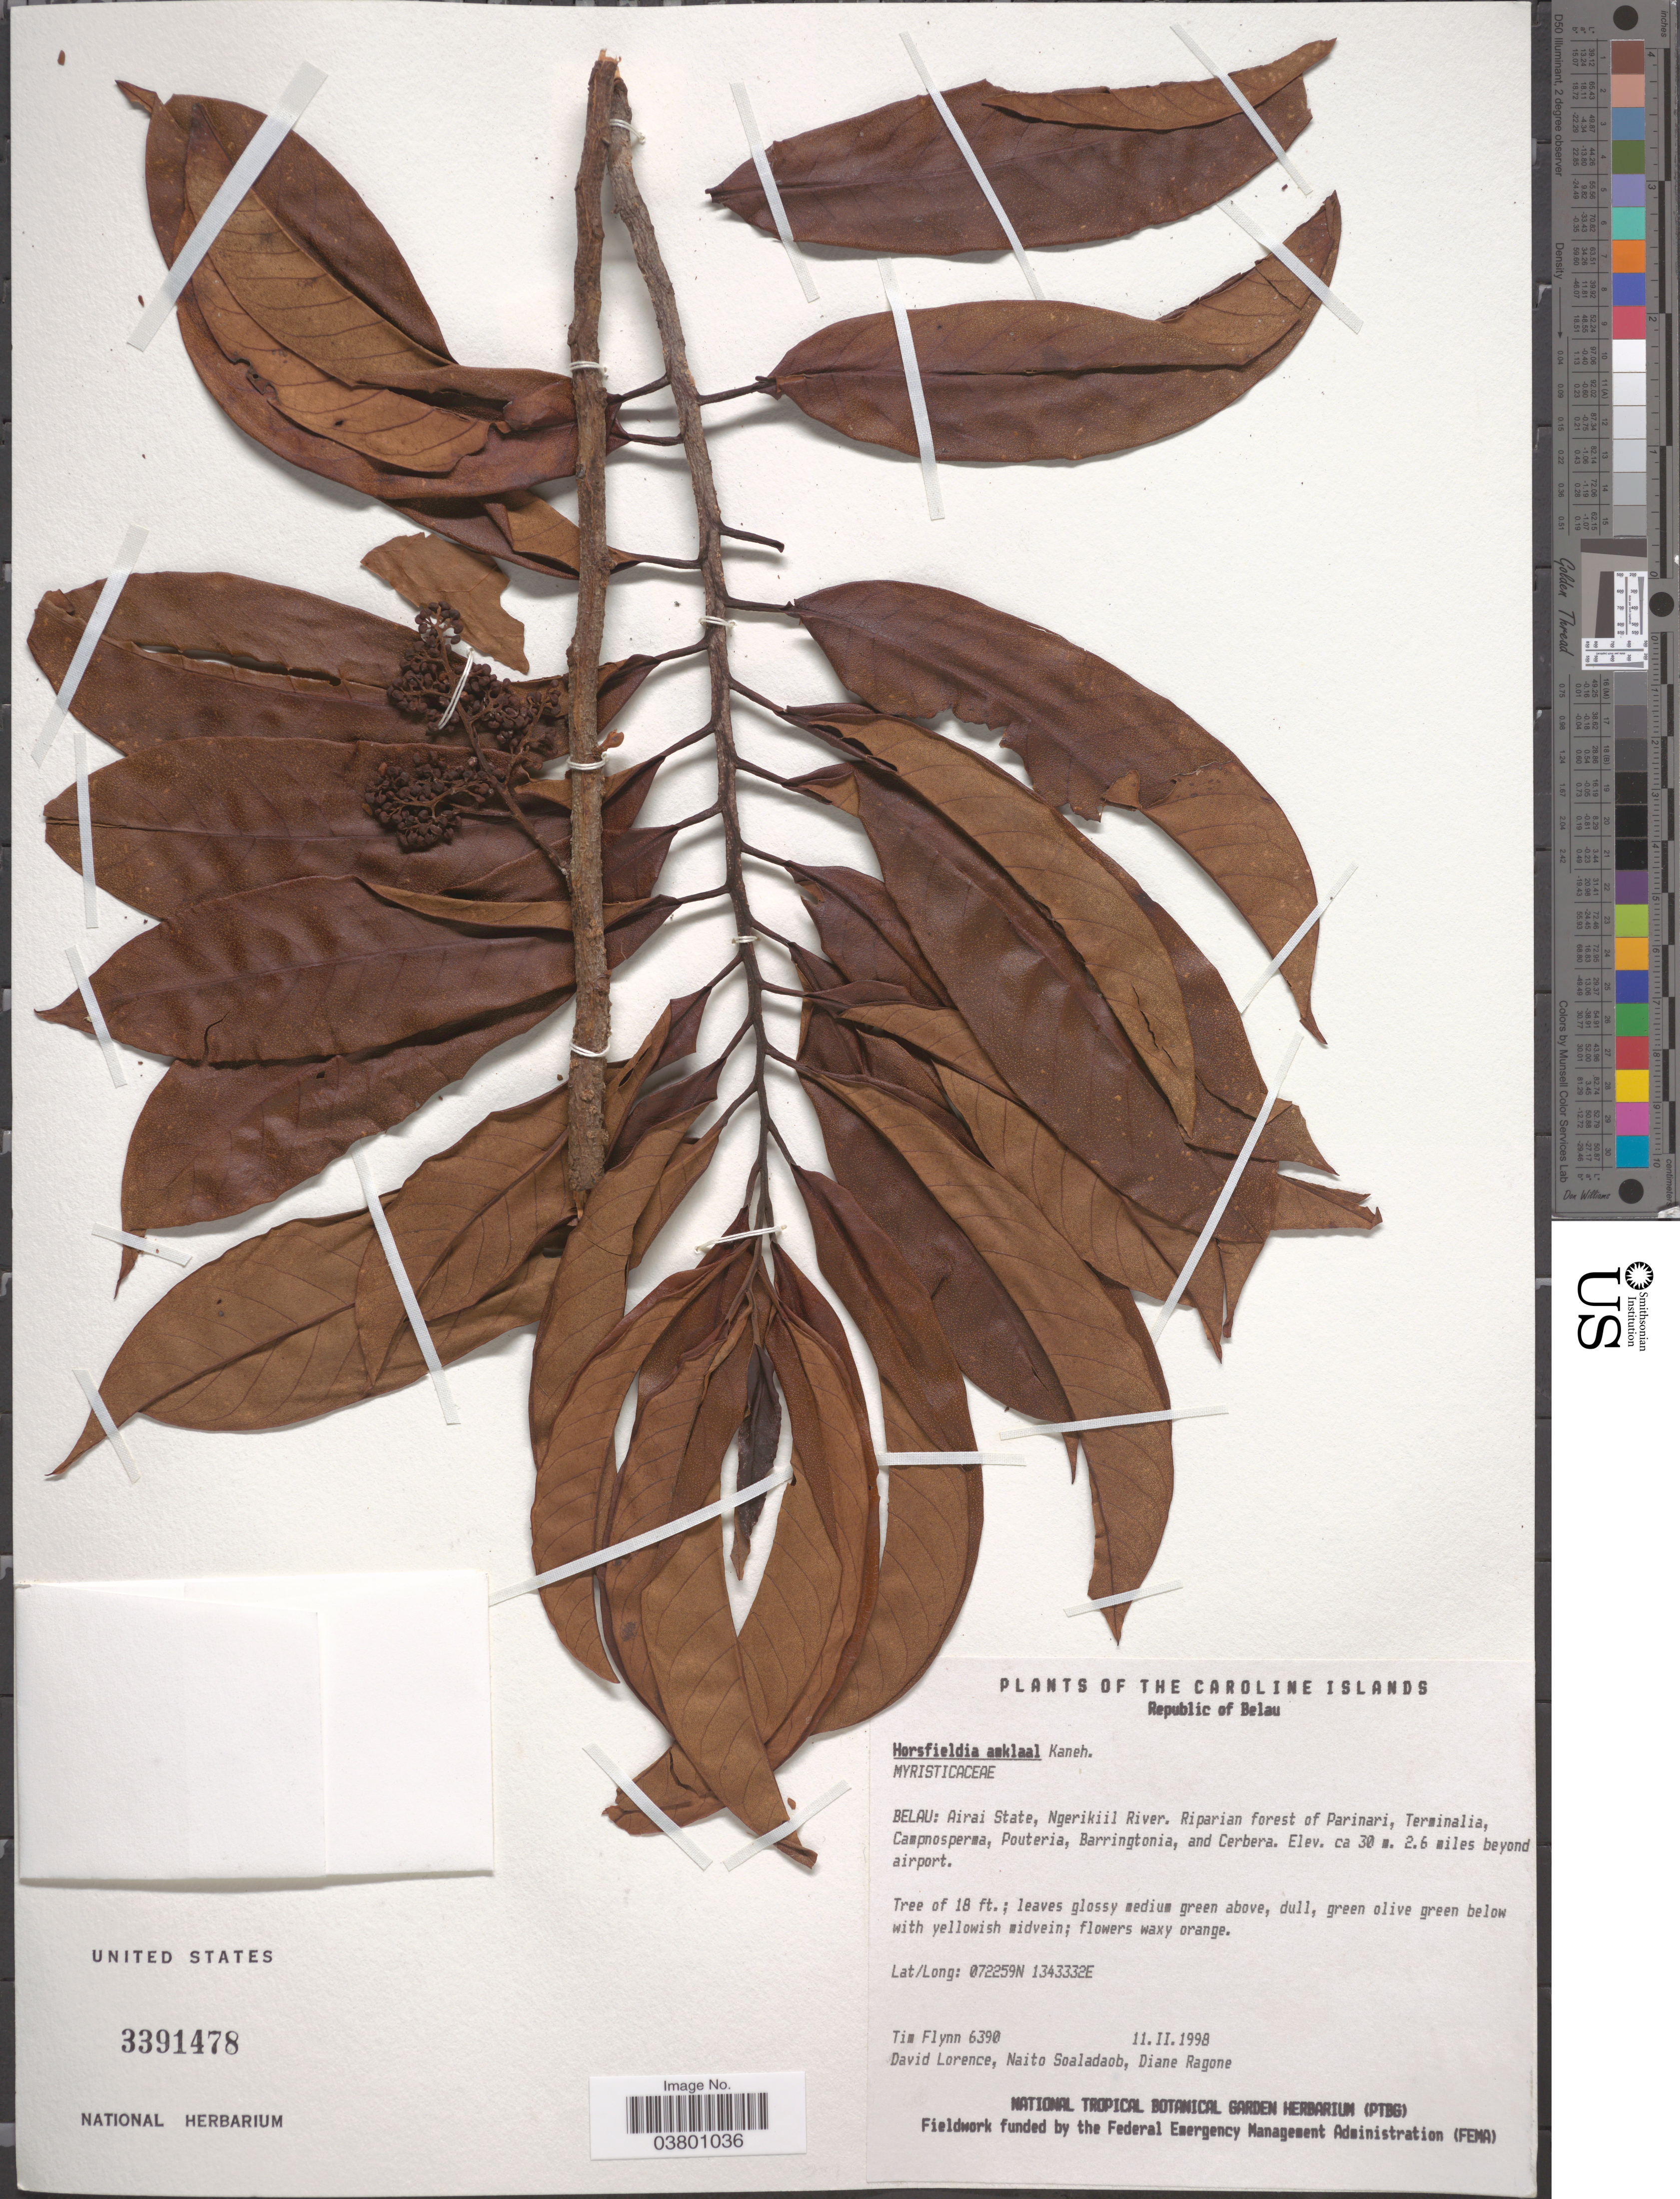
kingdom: Plantae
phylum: Tracheophyta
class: Magnoliopsida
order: Magnoliales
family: Myristicaceae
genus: Horsfieldia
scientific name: Horsfieldia irya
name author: (Gaertn.) Warb.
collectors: T. Flynn, D. Lorence, N. Soaladaob & D. Ragone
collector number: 6390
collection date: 1998-02-11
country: Palau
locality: The Caroline Islands. Belau: Airai State, Ngerikiil River. 2.6 miles beyond airport.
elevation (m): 30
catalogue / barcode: US 3391478